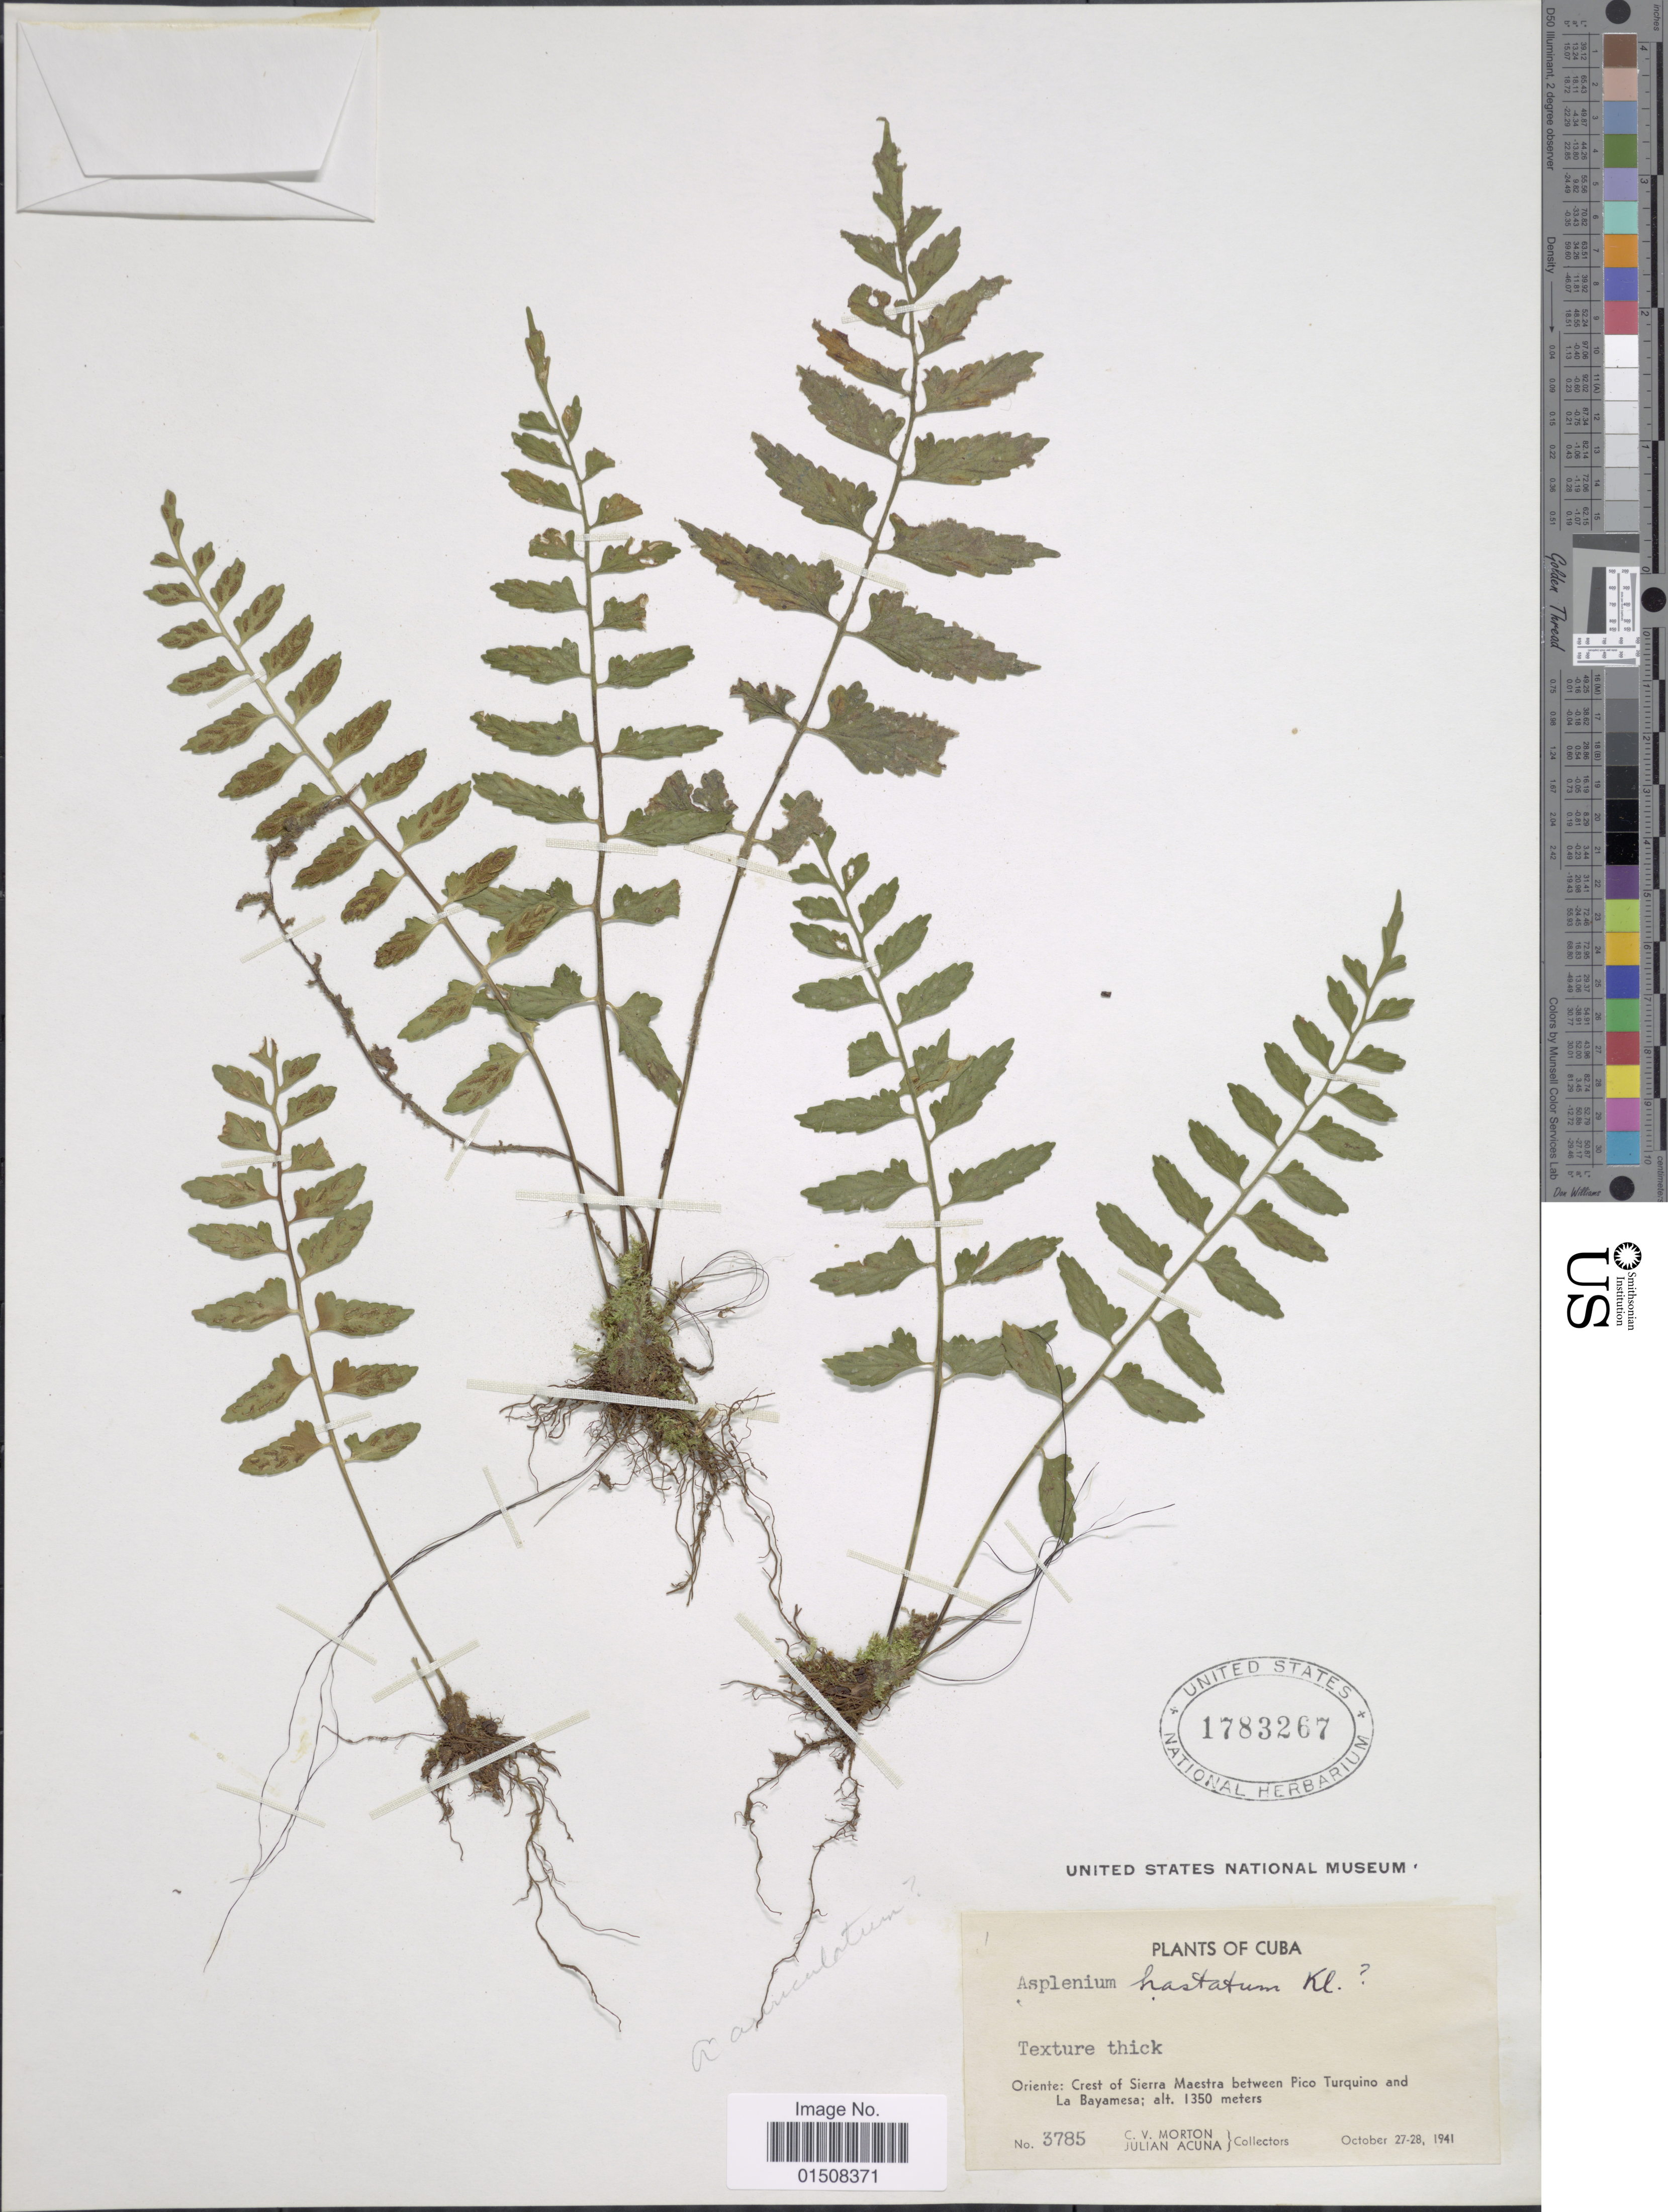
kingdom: Plantae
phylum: Tracheophyta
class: Polypodiopsida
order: Polypodiales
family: Aspleniaceae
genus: Asplenium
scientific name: Asplenium auriculatum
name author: Sw.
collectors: C. V. Morton & J. B. Acuña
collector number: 3785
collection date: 1941-10-27/1941-10-28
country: Cuba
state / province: Oriente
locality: Crest of Sierra Maestra between Pico Turquino and La Bayamesa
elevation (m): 1350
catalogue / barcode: US 1783267